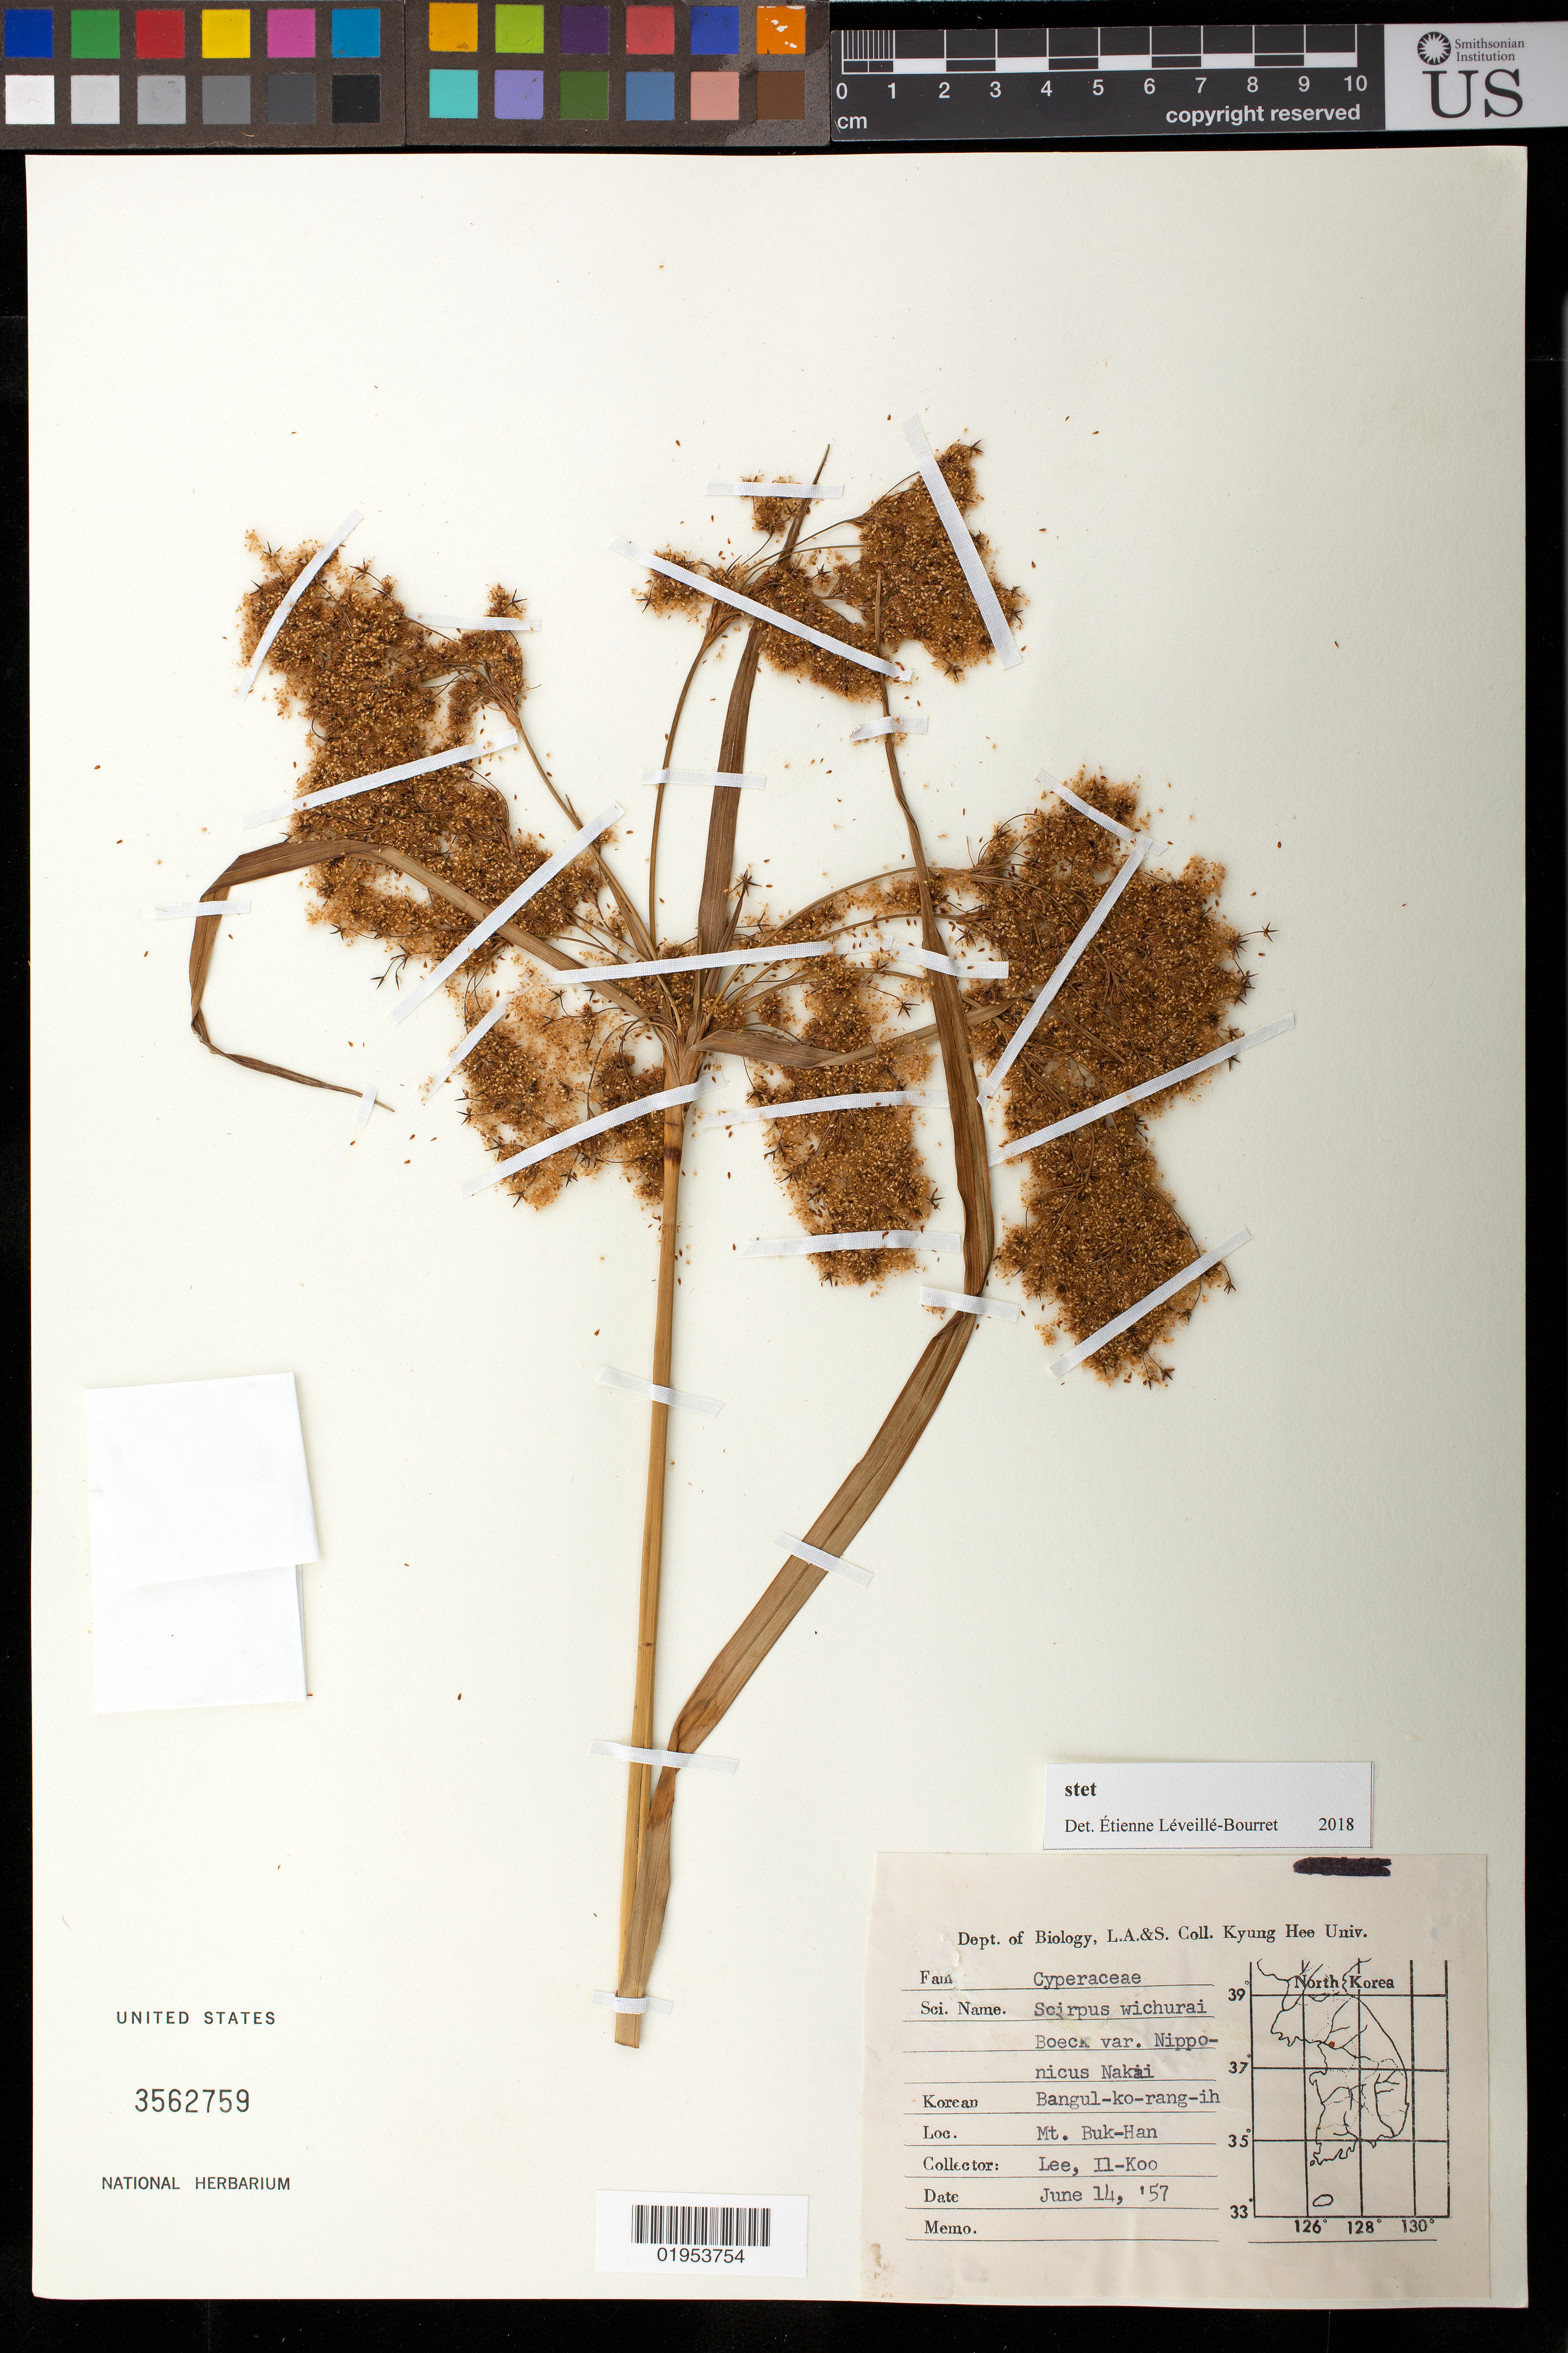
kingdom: Plantae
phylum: Tracheophyta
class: Liliopsida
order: Poales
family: Cyperaceae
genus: Scirpus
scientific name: Scirpus wichurae var. nipponicus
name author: Nakai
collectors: I. Lee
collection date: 1957-06-14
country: South Korea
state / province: South Jeolla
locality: Mt. Buk-Han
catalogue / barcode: US 3562759